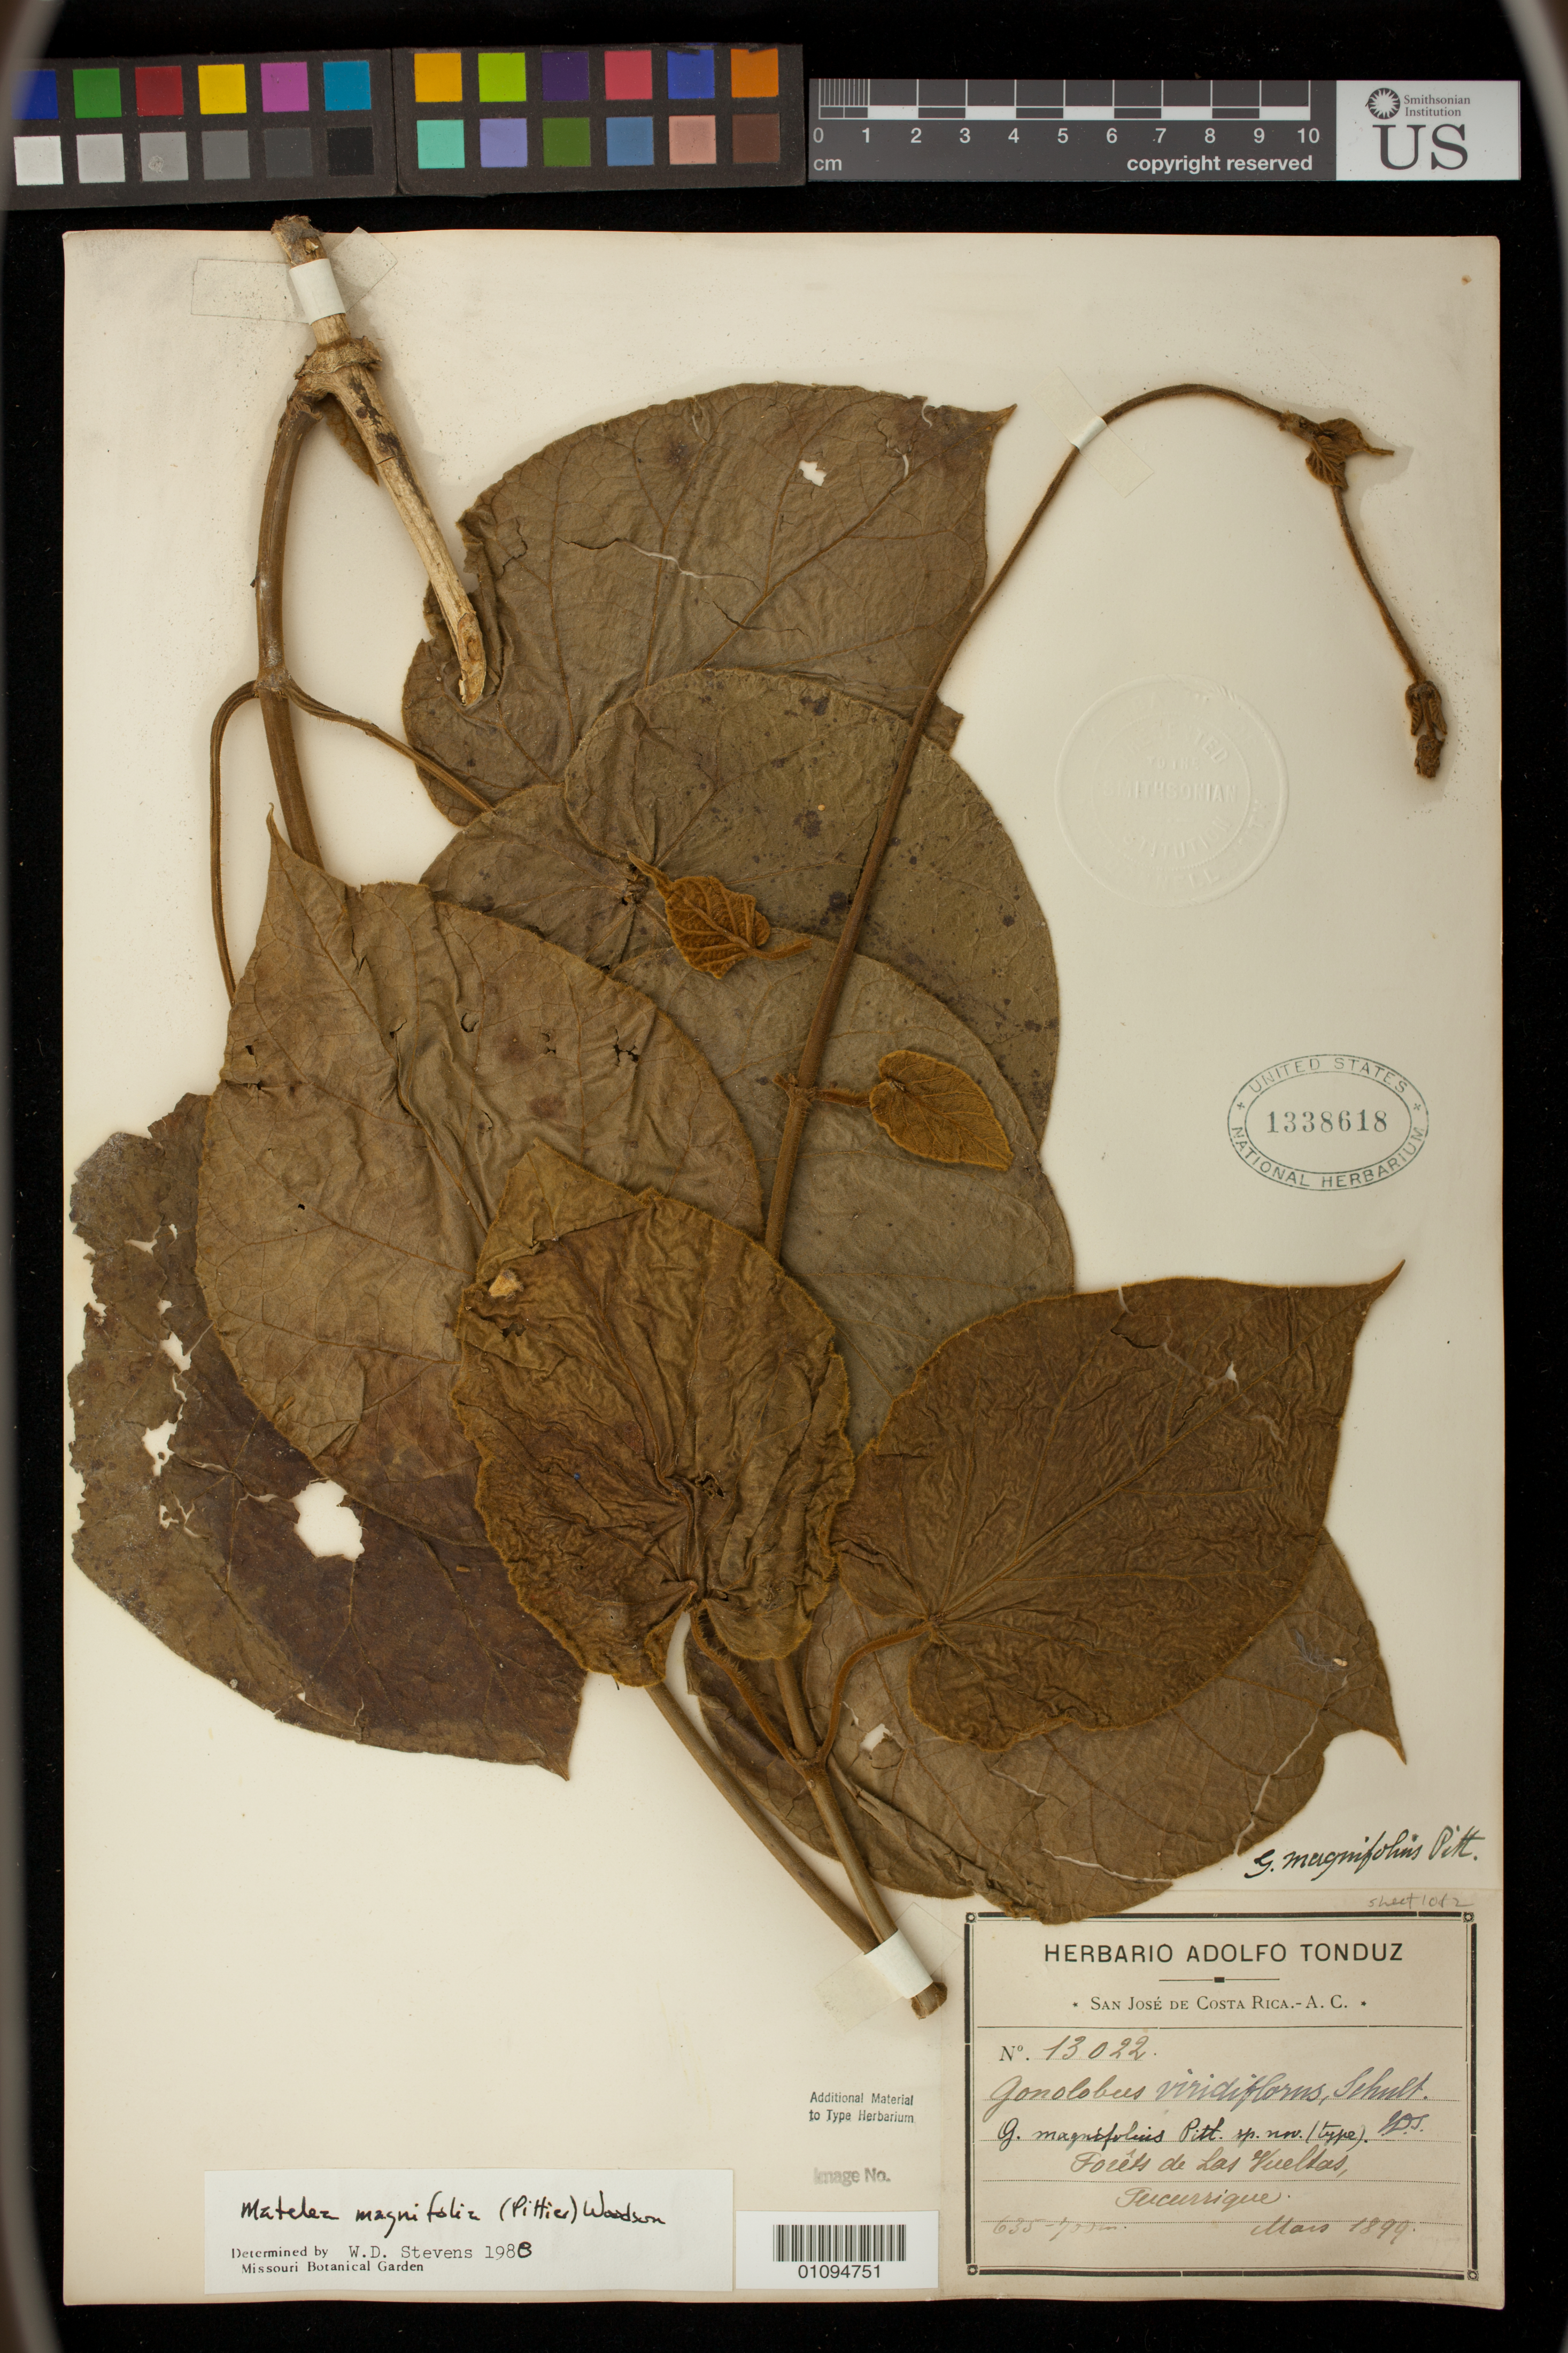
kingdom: Plantae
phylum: Tracheophyta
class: Magnoliopsida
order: Gentianales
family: Apocynaceae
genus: Gonolobus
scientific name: Gonolobus magnifolius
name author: Pittier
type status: Isotype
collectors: A. Tonduz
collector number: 13022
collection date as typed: Mar 1899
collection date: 1899-03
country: Costa Rica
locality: Las Vueltas de Tucurrique, Reventazon Valley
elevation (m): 635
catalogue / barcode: US 1338618